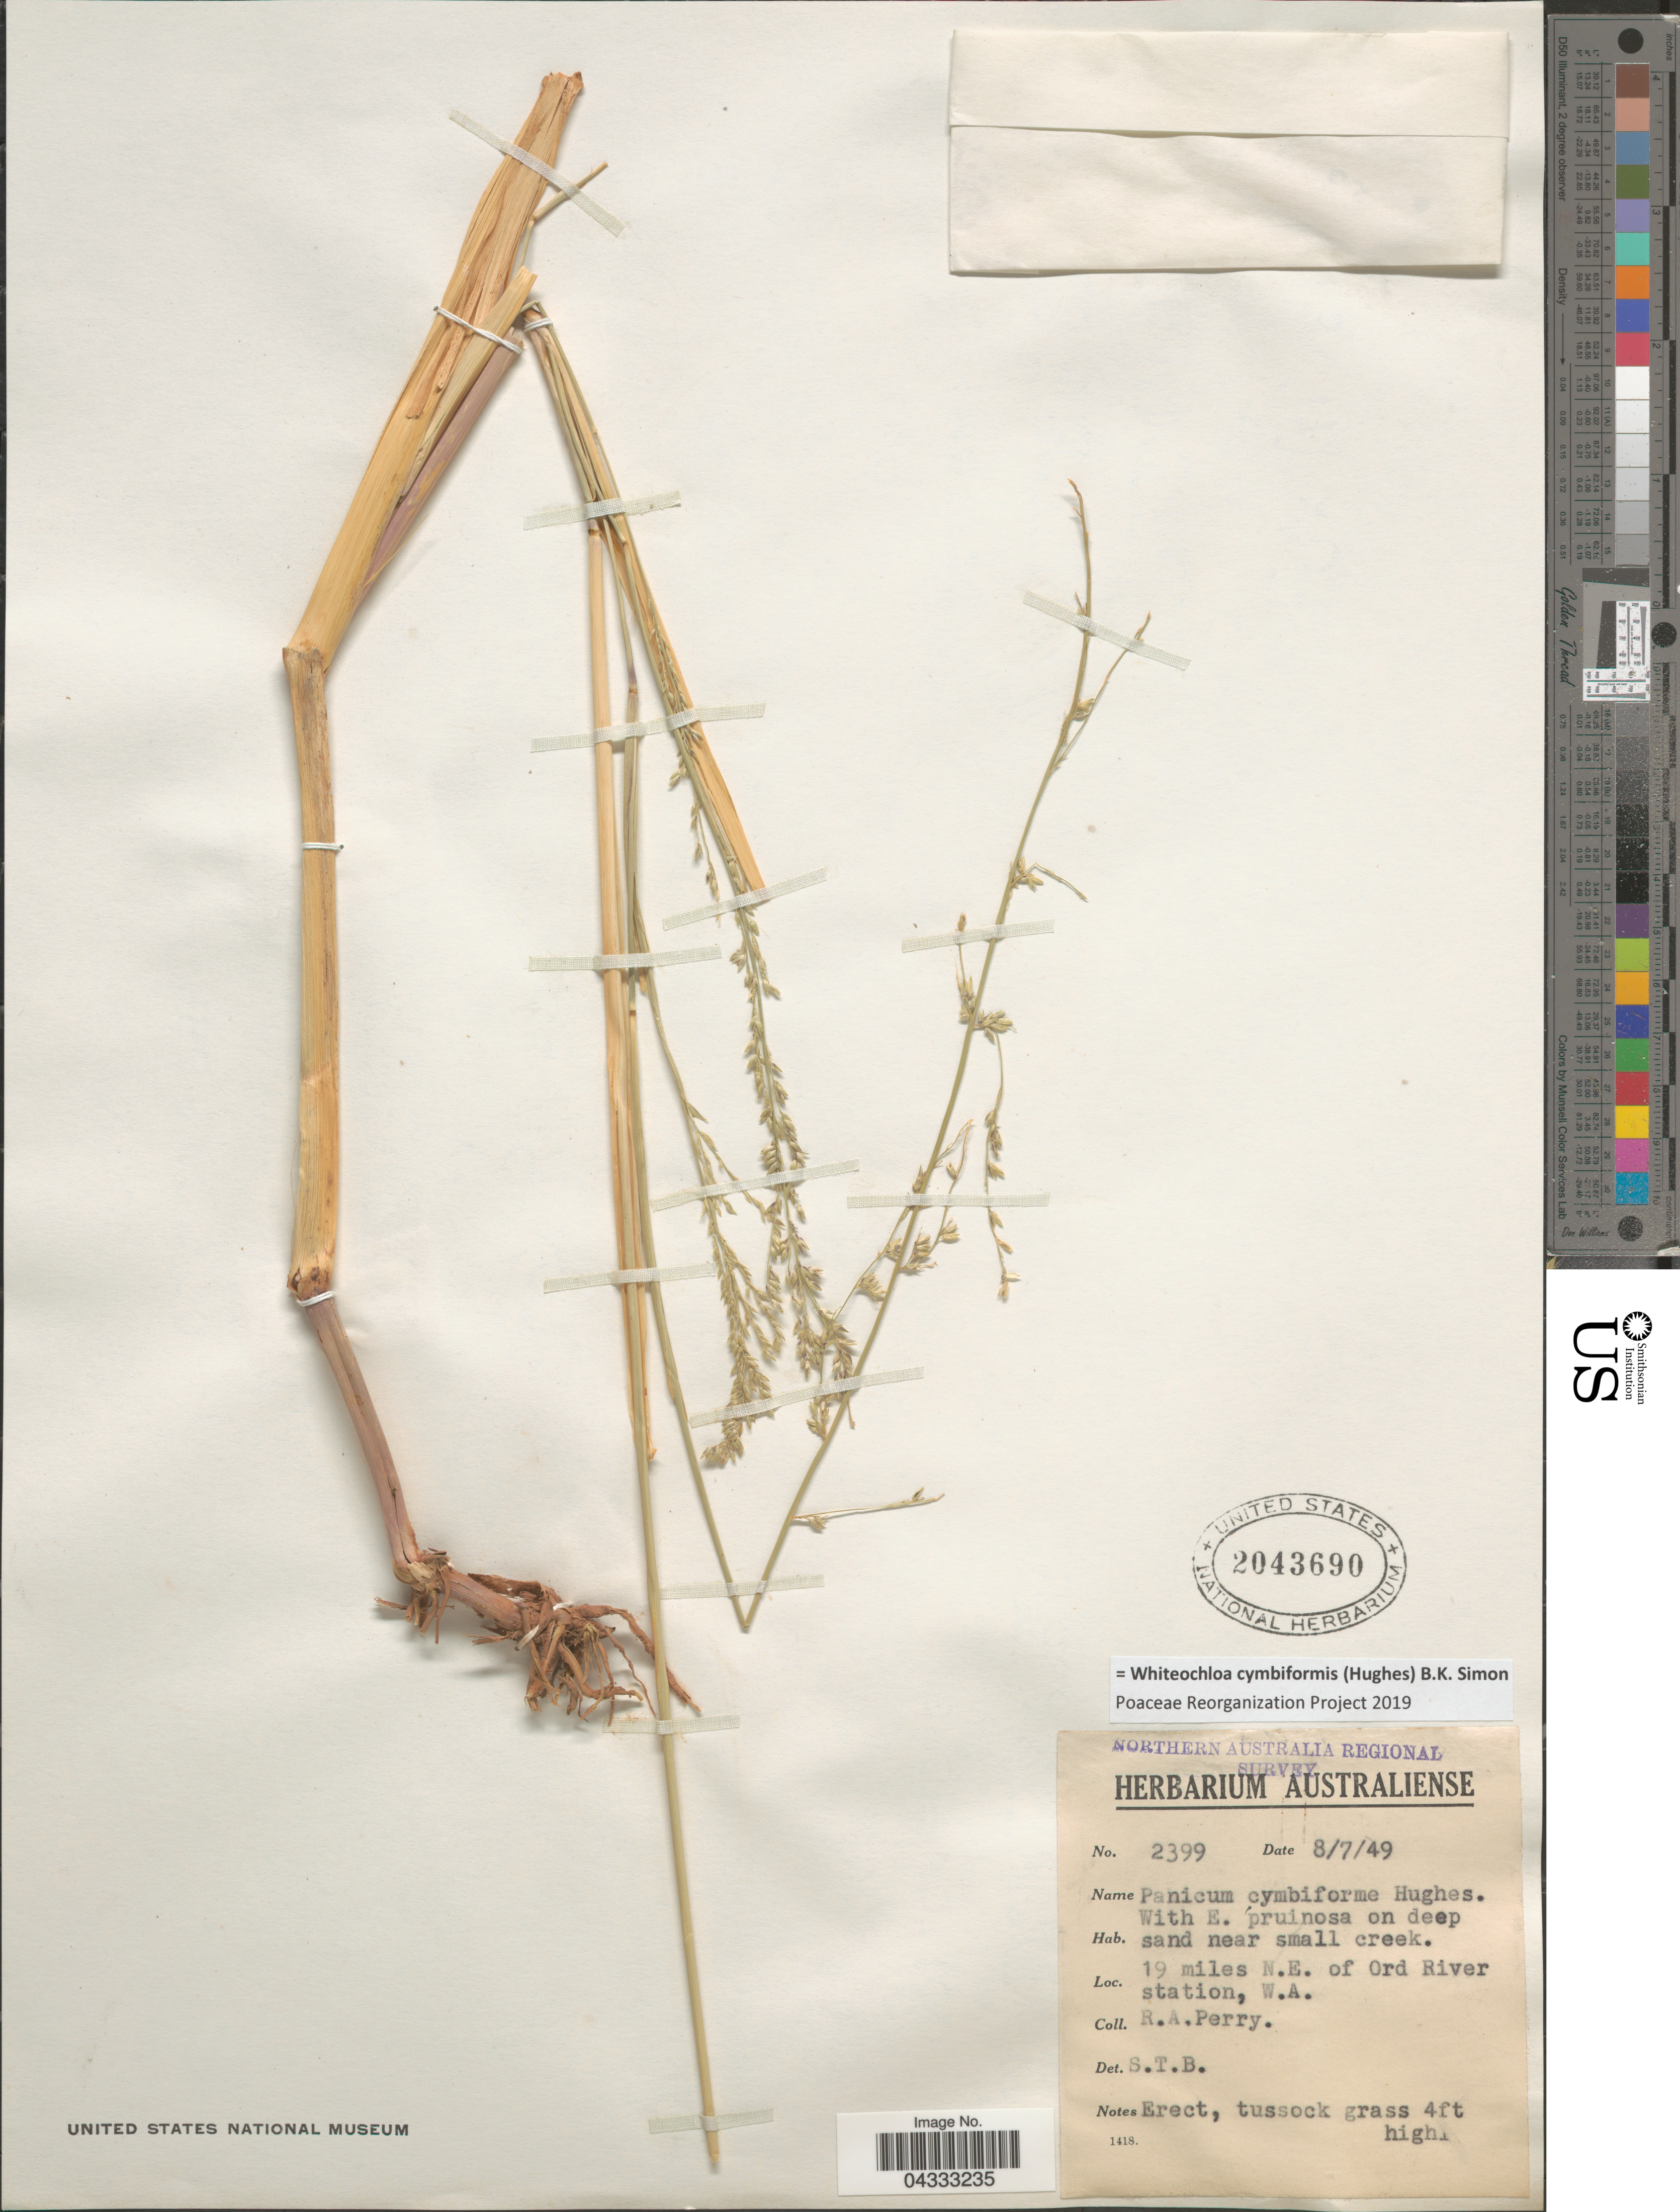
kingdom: Plantae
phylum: Tracheophyta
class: Liliopsida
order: Poales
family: Poaceae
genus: Whiteochloa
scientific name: Whiteochloa cymbiformis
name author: (Hughes) B.K. Simon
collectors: Perry, R. A.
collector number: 2399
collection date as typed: Transcribed d/m/y: 8/7/49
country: Australia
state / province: Western Australia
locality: Northern Australia Regional Survey. 19 miles N.E. of Ord River station.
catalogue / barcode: US 2043690